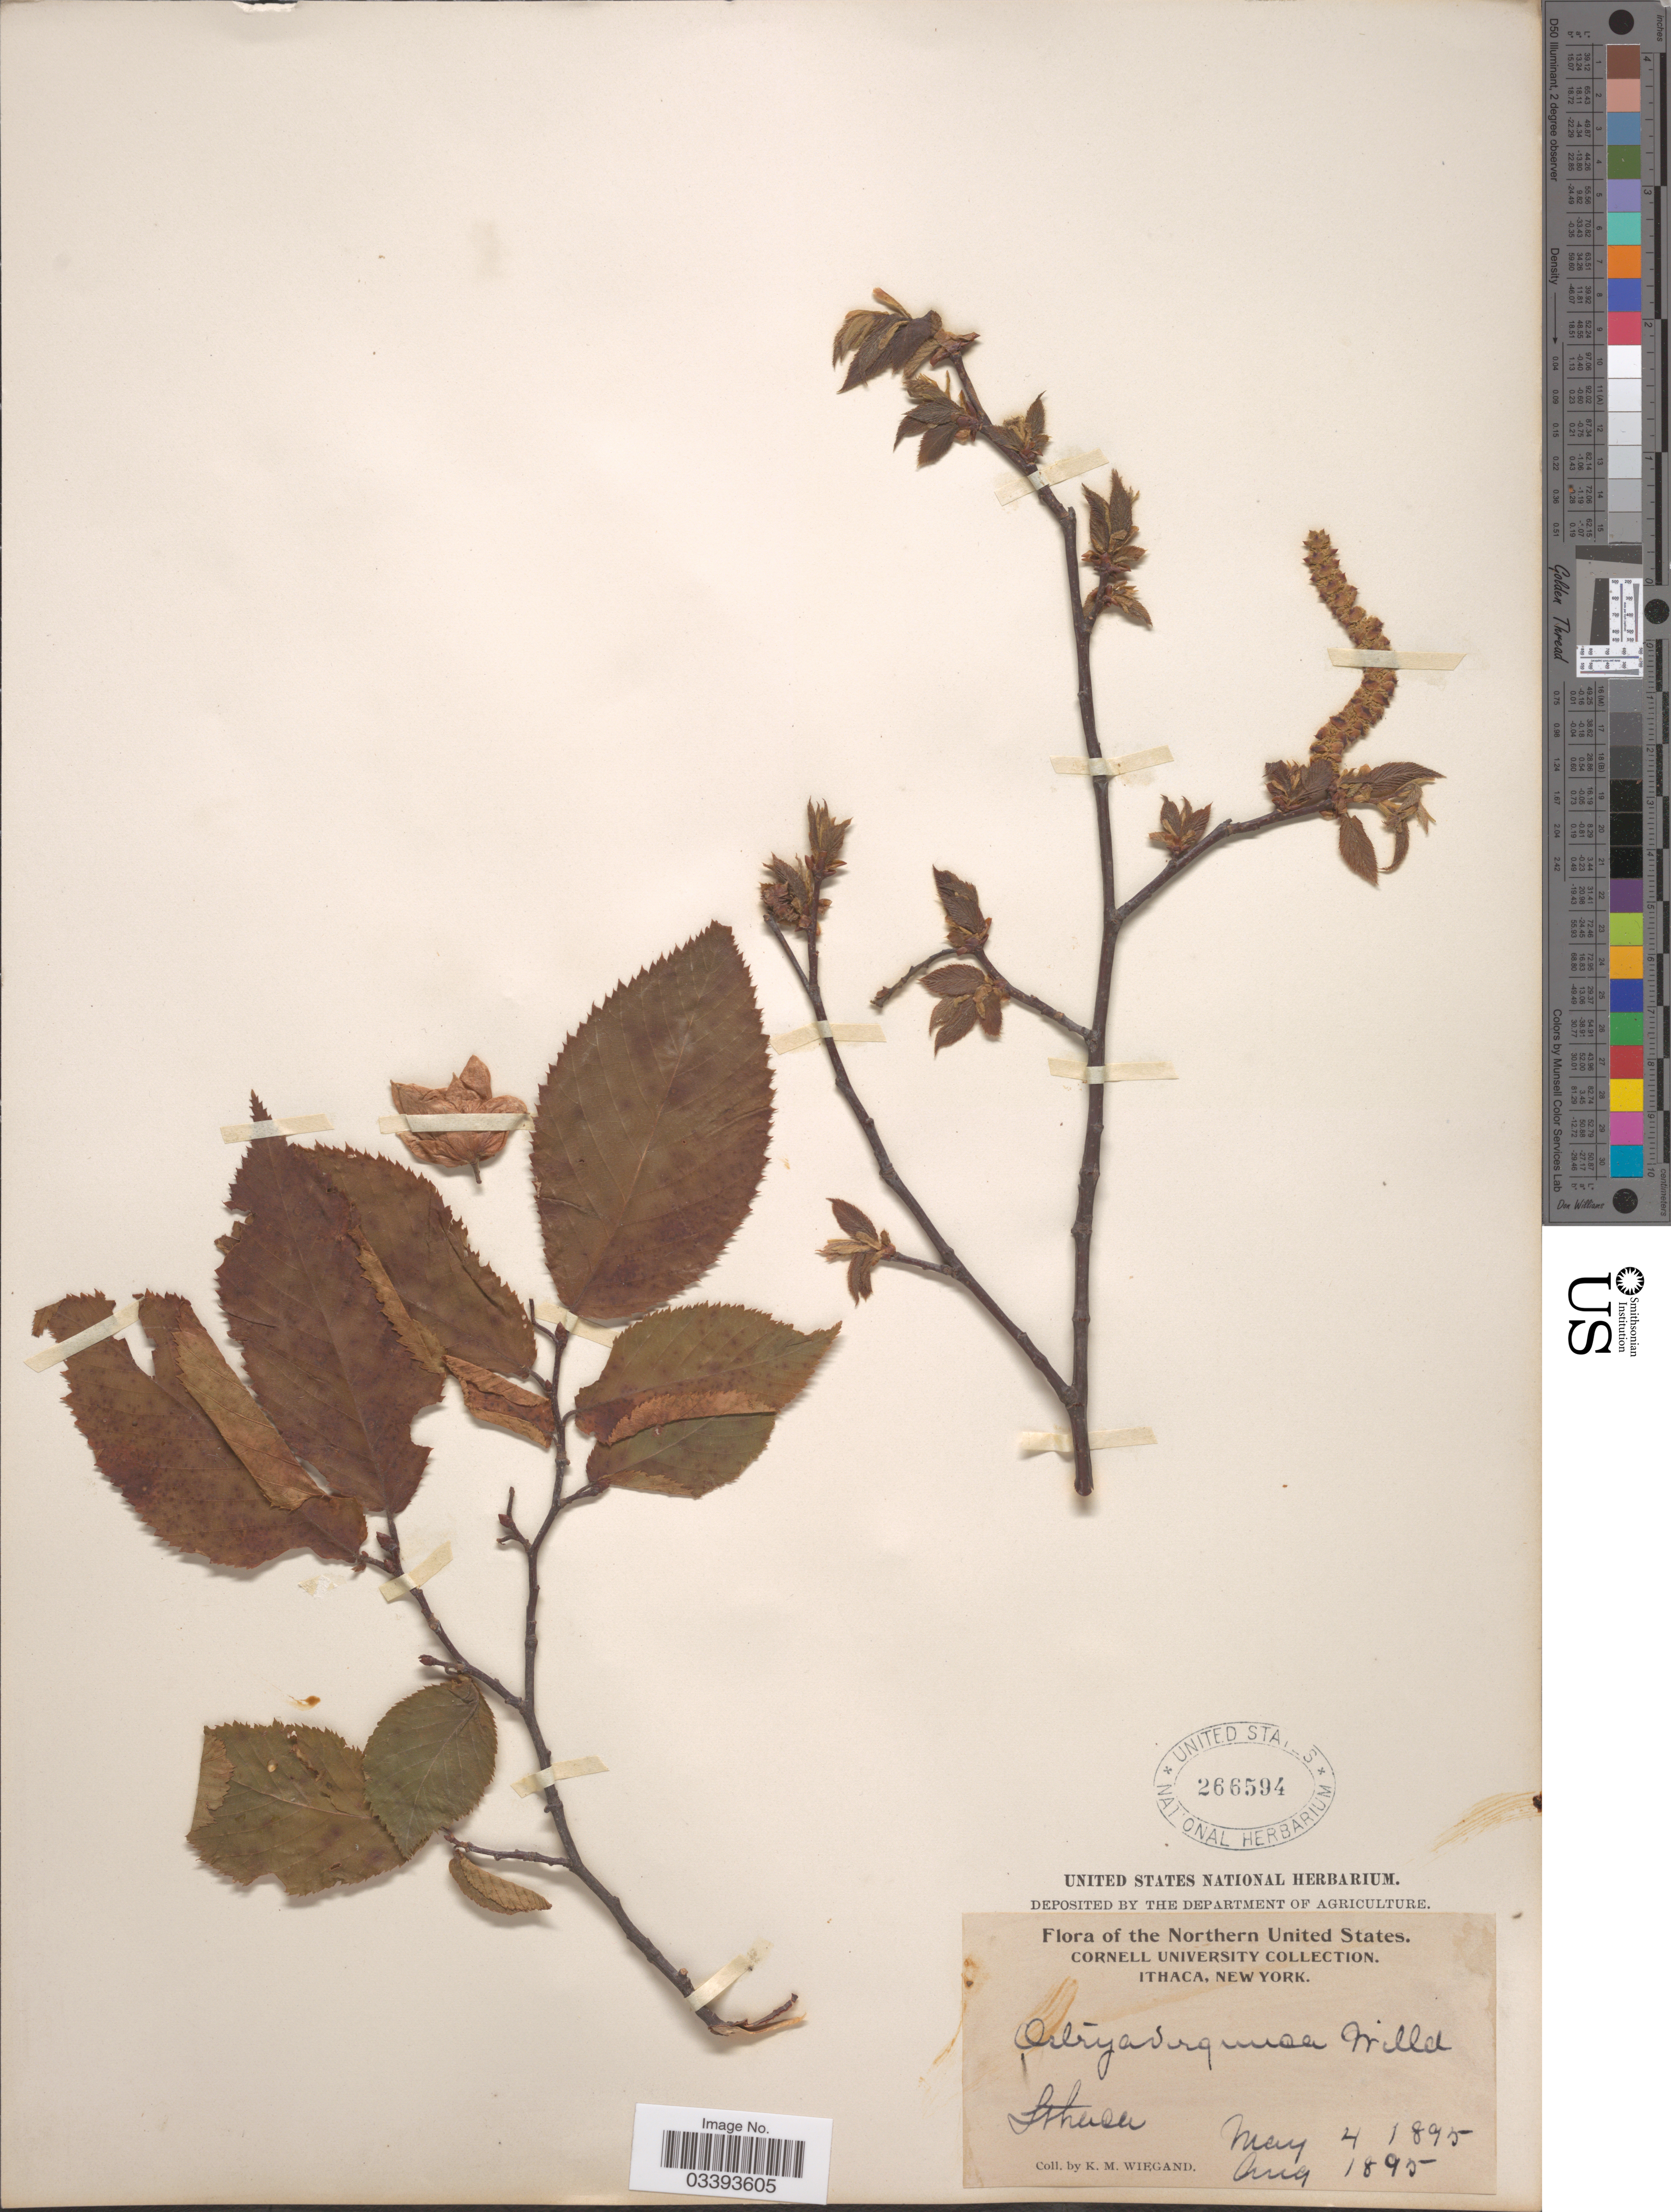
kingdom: Plantae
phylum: Tracheophyta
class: Magnoliopsida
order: Fagales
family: Betulaceae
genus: Ostrya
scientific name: Ostrya virginiana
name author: (Mill.) K. Koch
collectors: K. M. Wiegand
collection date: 1895-05-04/1895-08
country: United States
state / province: New York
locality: Ithaca. Northern United States.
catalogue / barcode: US 266594